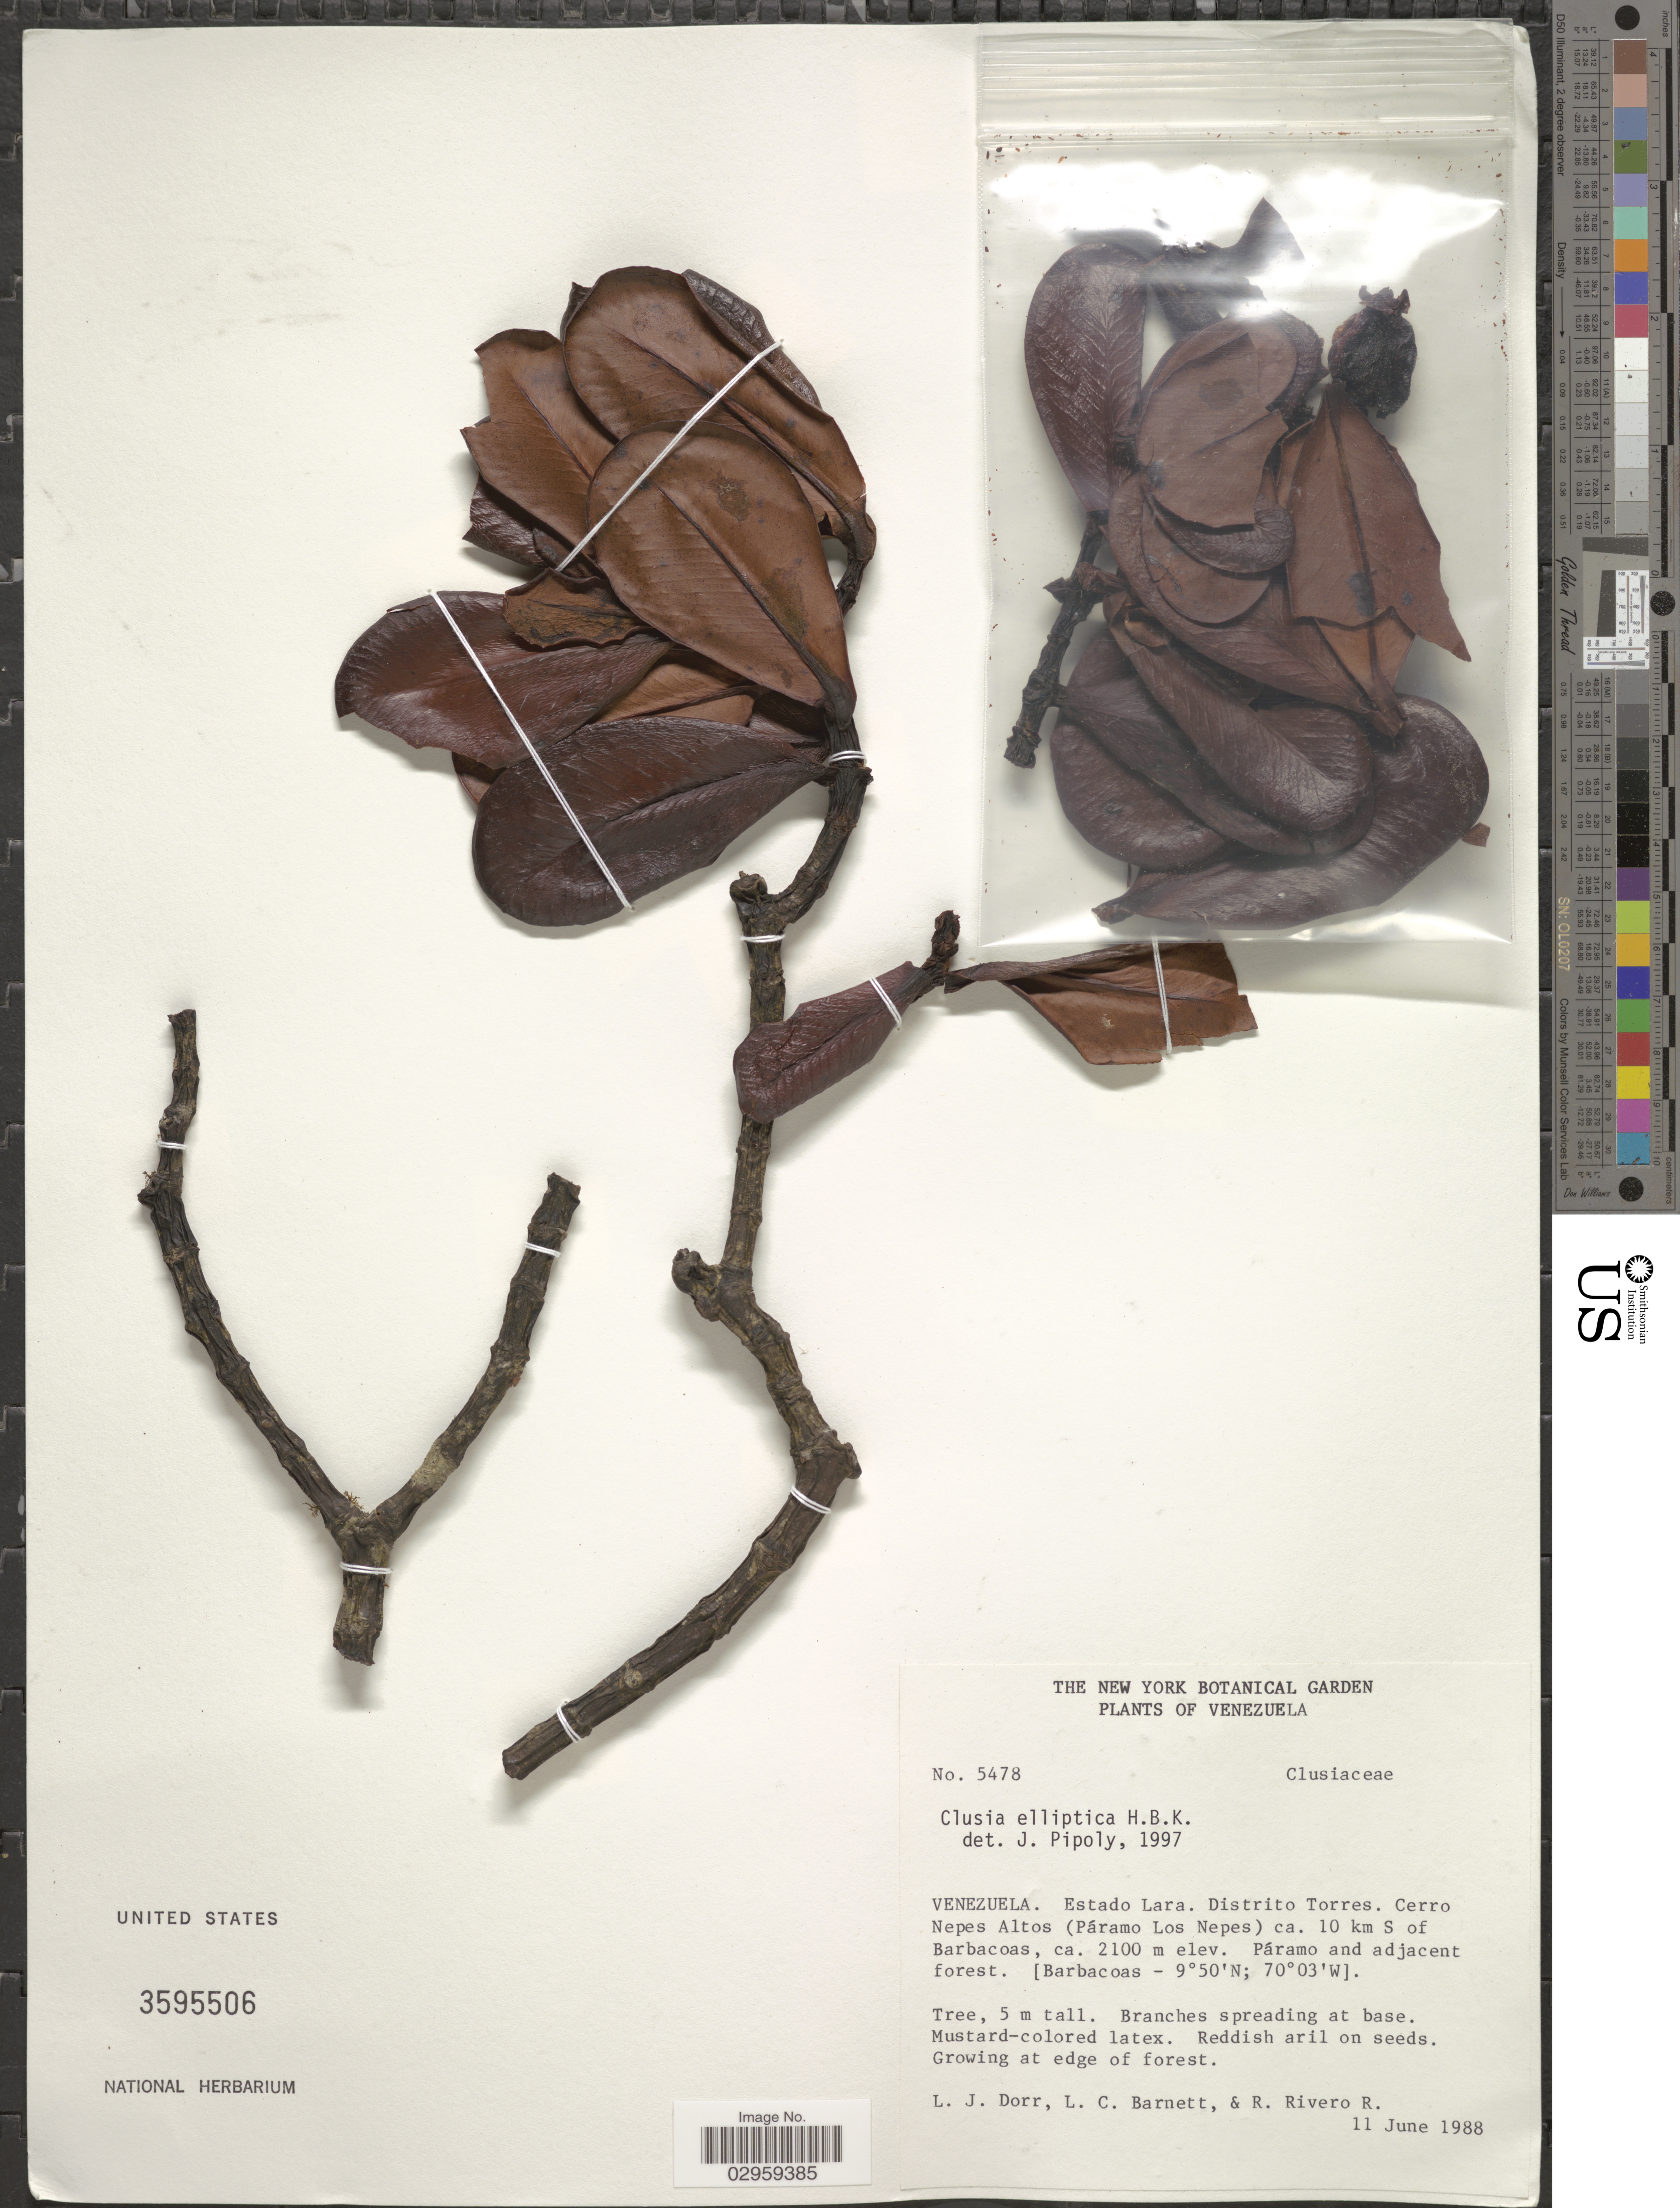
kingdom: Plantae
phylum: Tracheophyta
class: Magnoliopsida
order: Malpighiales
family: Clusiaceae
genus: Clusia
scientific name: Clusia elliptica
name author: Kunth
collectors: L. J. Dorr, L. C. Barnett & R. Rivero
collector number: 5478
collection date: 1988-06-11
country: Venezuela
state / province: Lara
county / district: Torres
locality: Cerro Nepes Altos (Páramo Los Nepes) ca. 10 km S of Barbacoas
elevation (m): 2100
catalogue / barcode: US 3595506